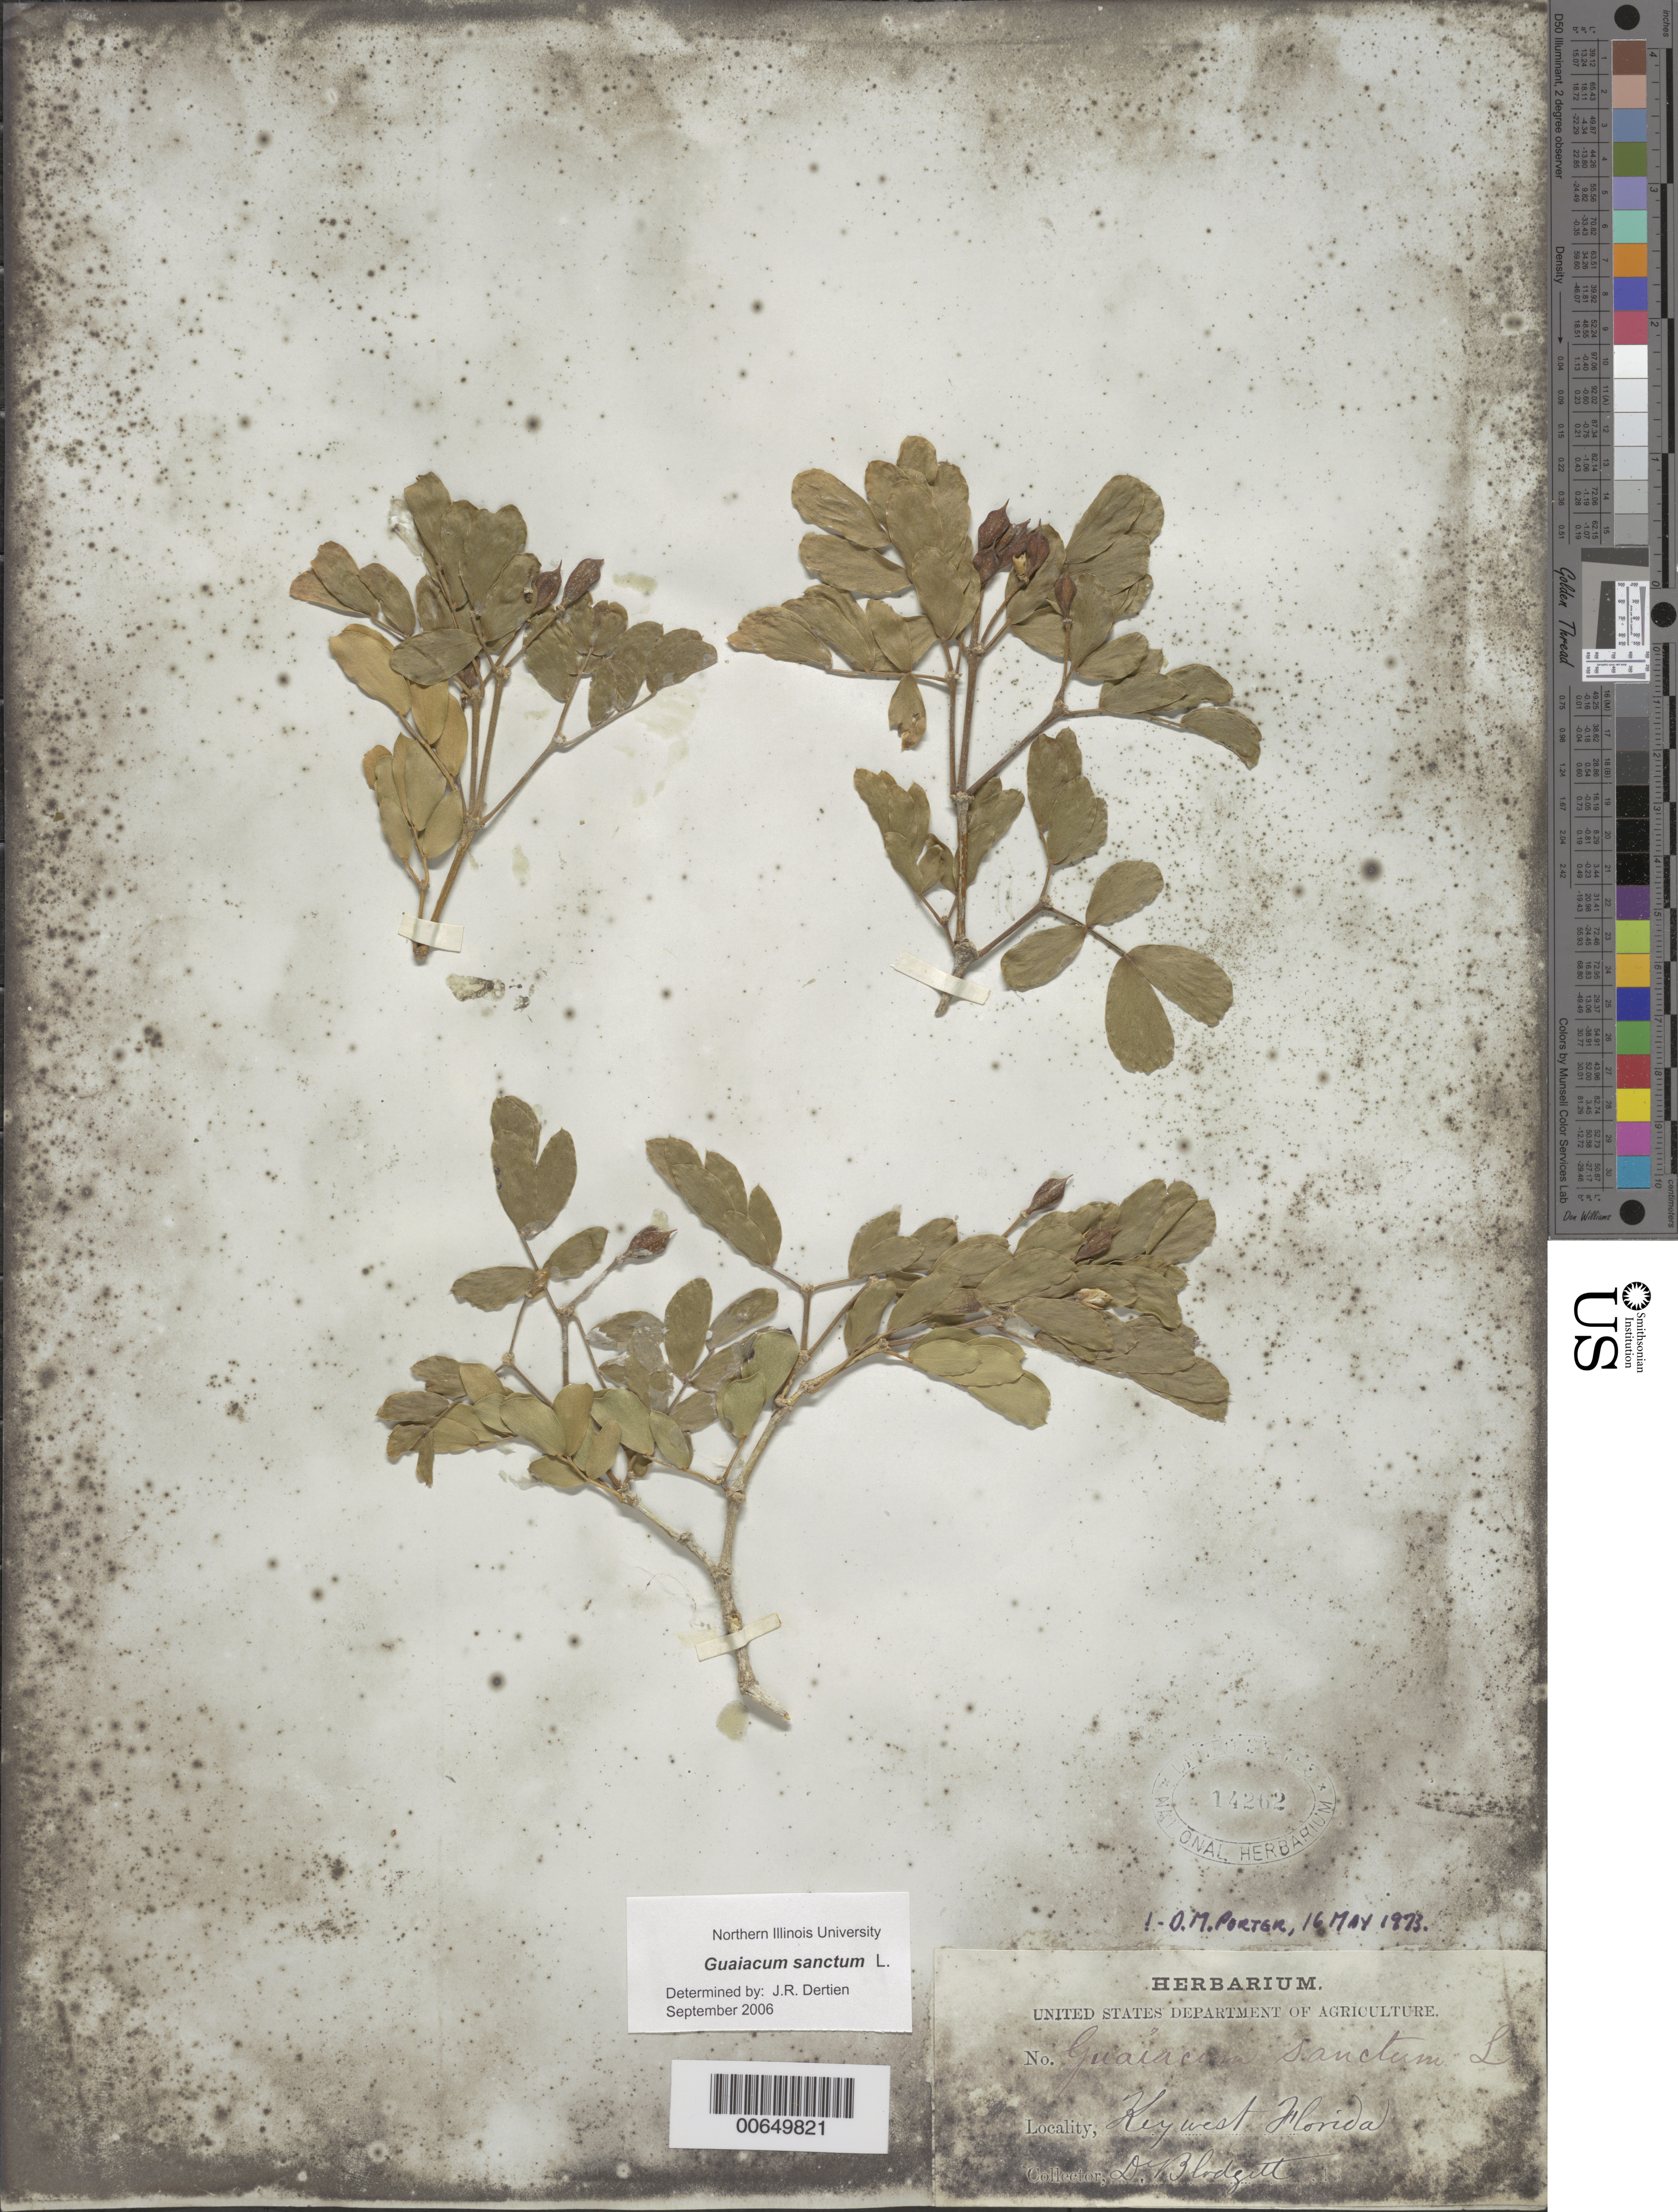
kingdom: Plantae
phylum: Tracheophyta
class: Magnoliopsida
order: Zygophyllales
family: Zygophyllaceae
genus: Guaiacum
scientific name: Guaiacum sanctum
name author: L.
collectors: J. L. Blodgett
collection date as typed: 1838 to -- --- 1853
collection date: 1838/1853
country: United States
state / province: Florida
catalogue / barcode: US 14262